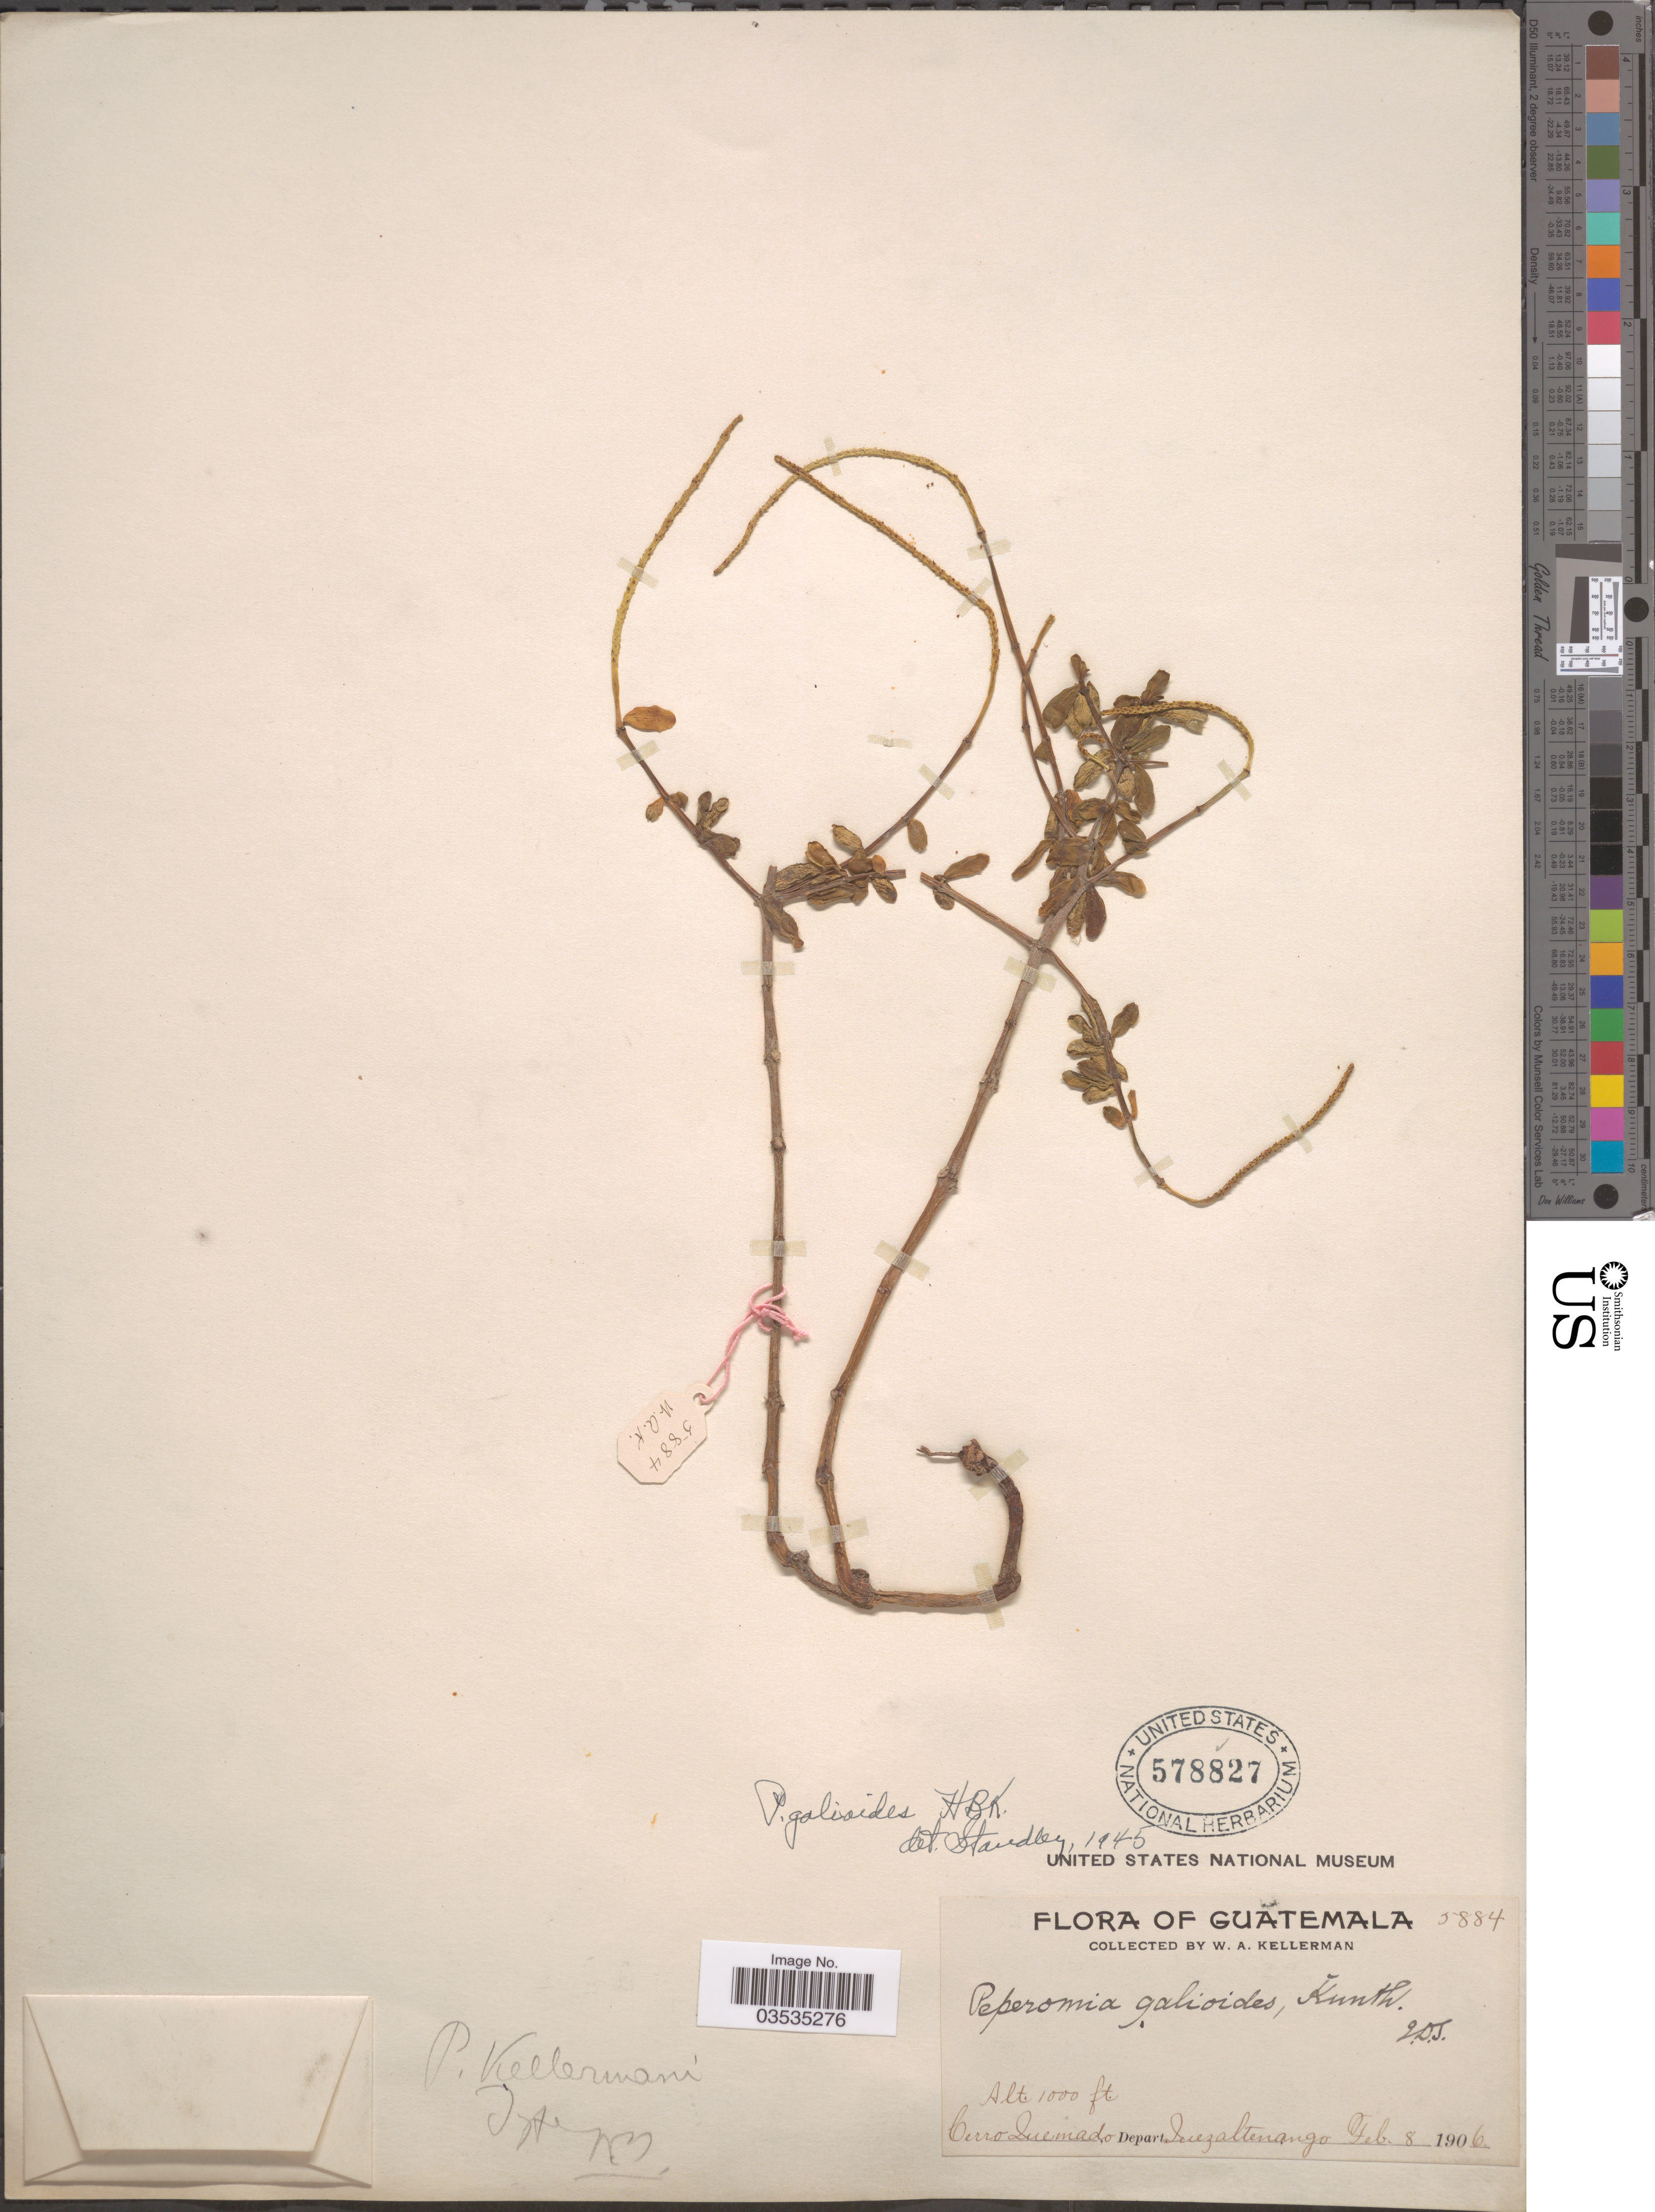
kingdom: Plantae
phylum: Tracheophyta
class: Magnoliopsida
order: Piperales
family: Piperaceae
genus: Peperomia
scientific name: Peperomia leptophylla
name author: Miq.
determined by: Jiménez, José Estaban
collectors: W. Kellerman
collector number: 5884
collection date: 1906-02-08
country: Guatemala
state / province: Quetzaltenango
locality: Cerro Quemado. Depart. Quezaltenango.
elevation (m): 305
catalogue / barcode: US 578827